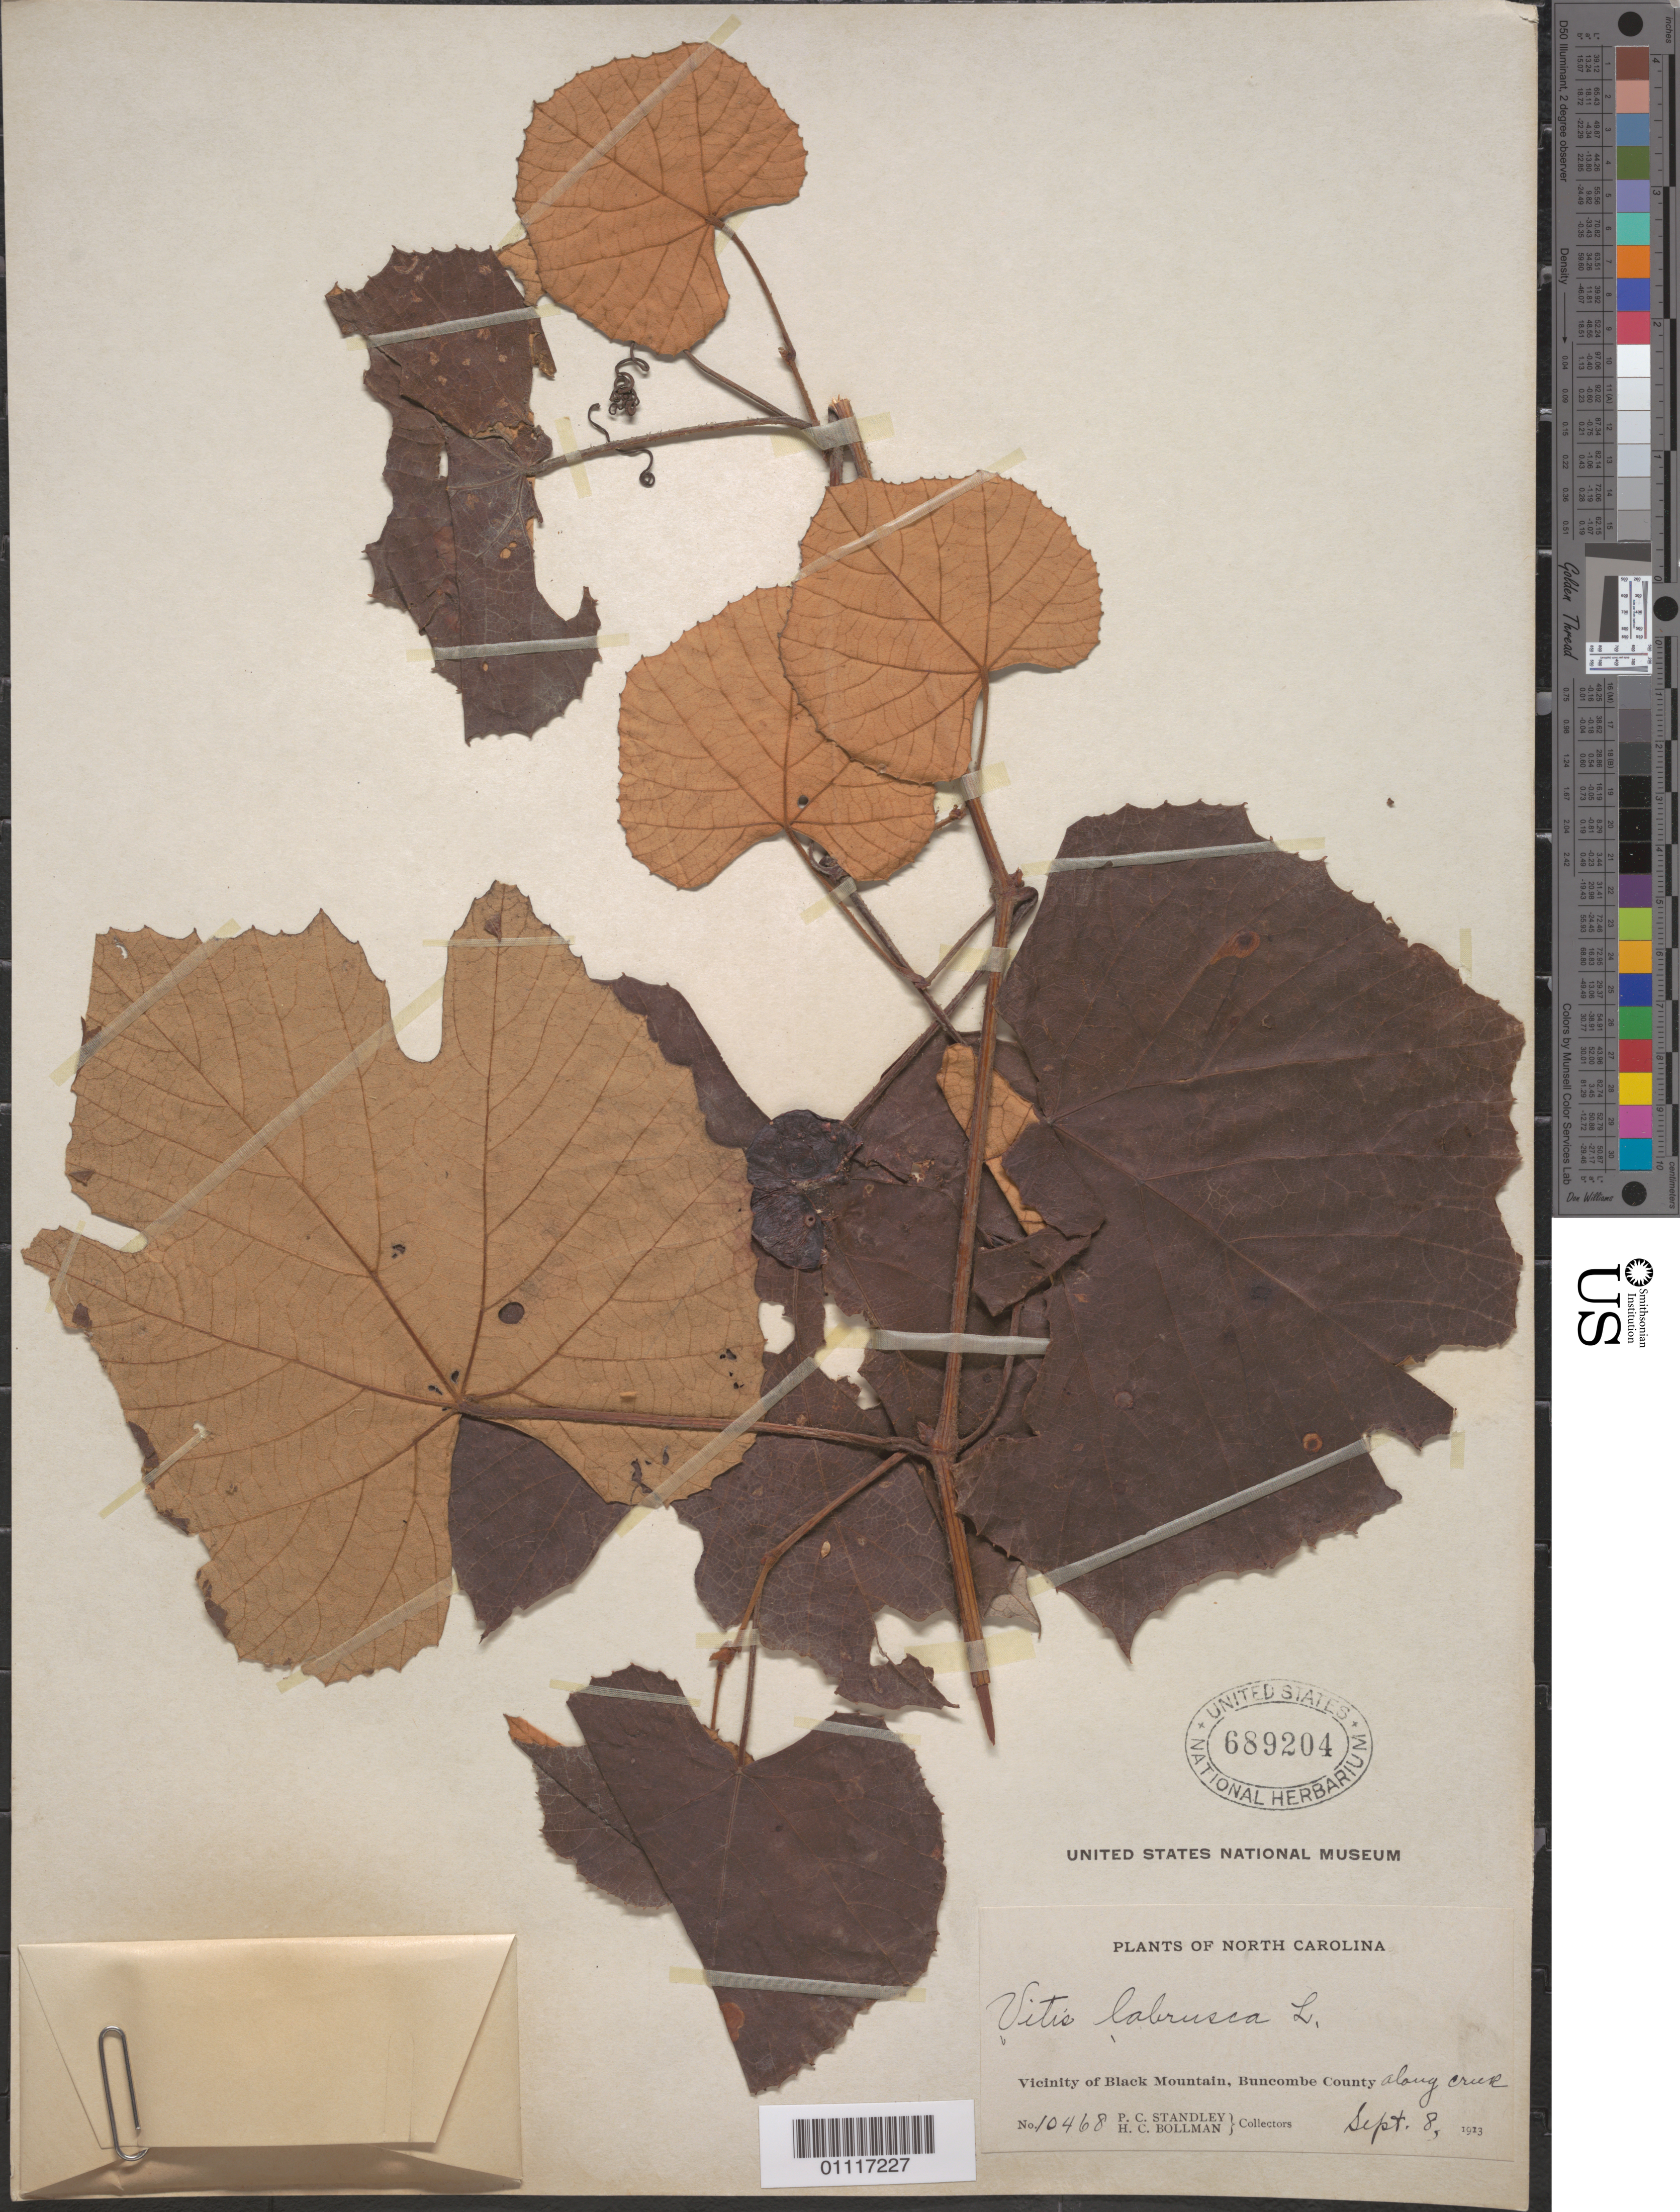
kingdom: Plantae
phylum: Tracheophyta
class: Magnoliopsida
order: Vitales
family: Vitaceae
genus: Vitis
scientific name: Vitis labrusca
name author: L.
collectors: P. C. Standley & H. C. Bollman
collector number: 10468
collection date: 1913-09-08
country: United States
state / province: North Carolina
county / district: Buncombe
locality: vicinity of Black Mountain, along creek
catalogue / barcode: US 689204